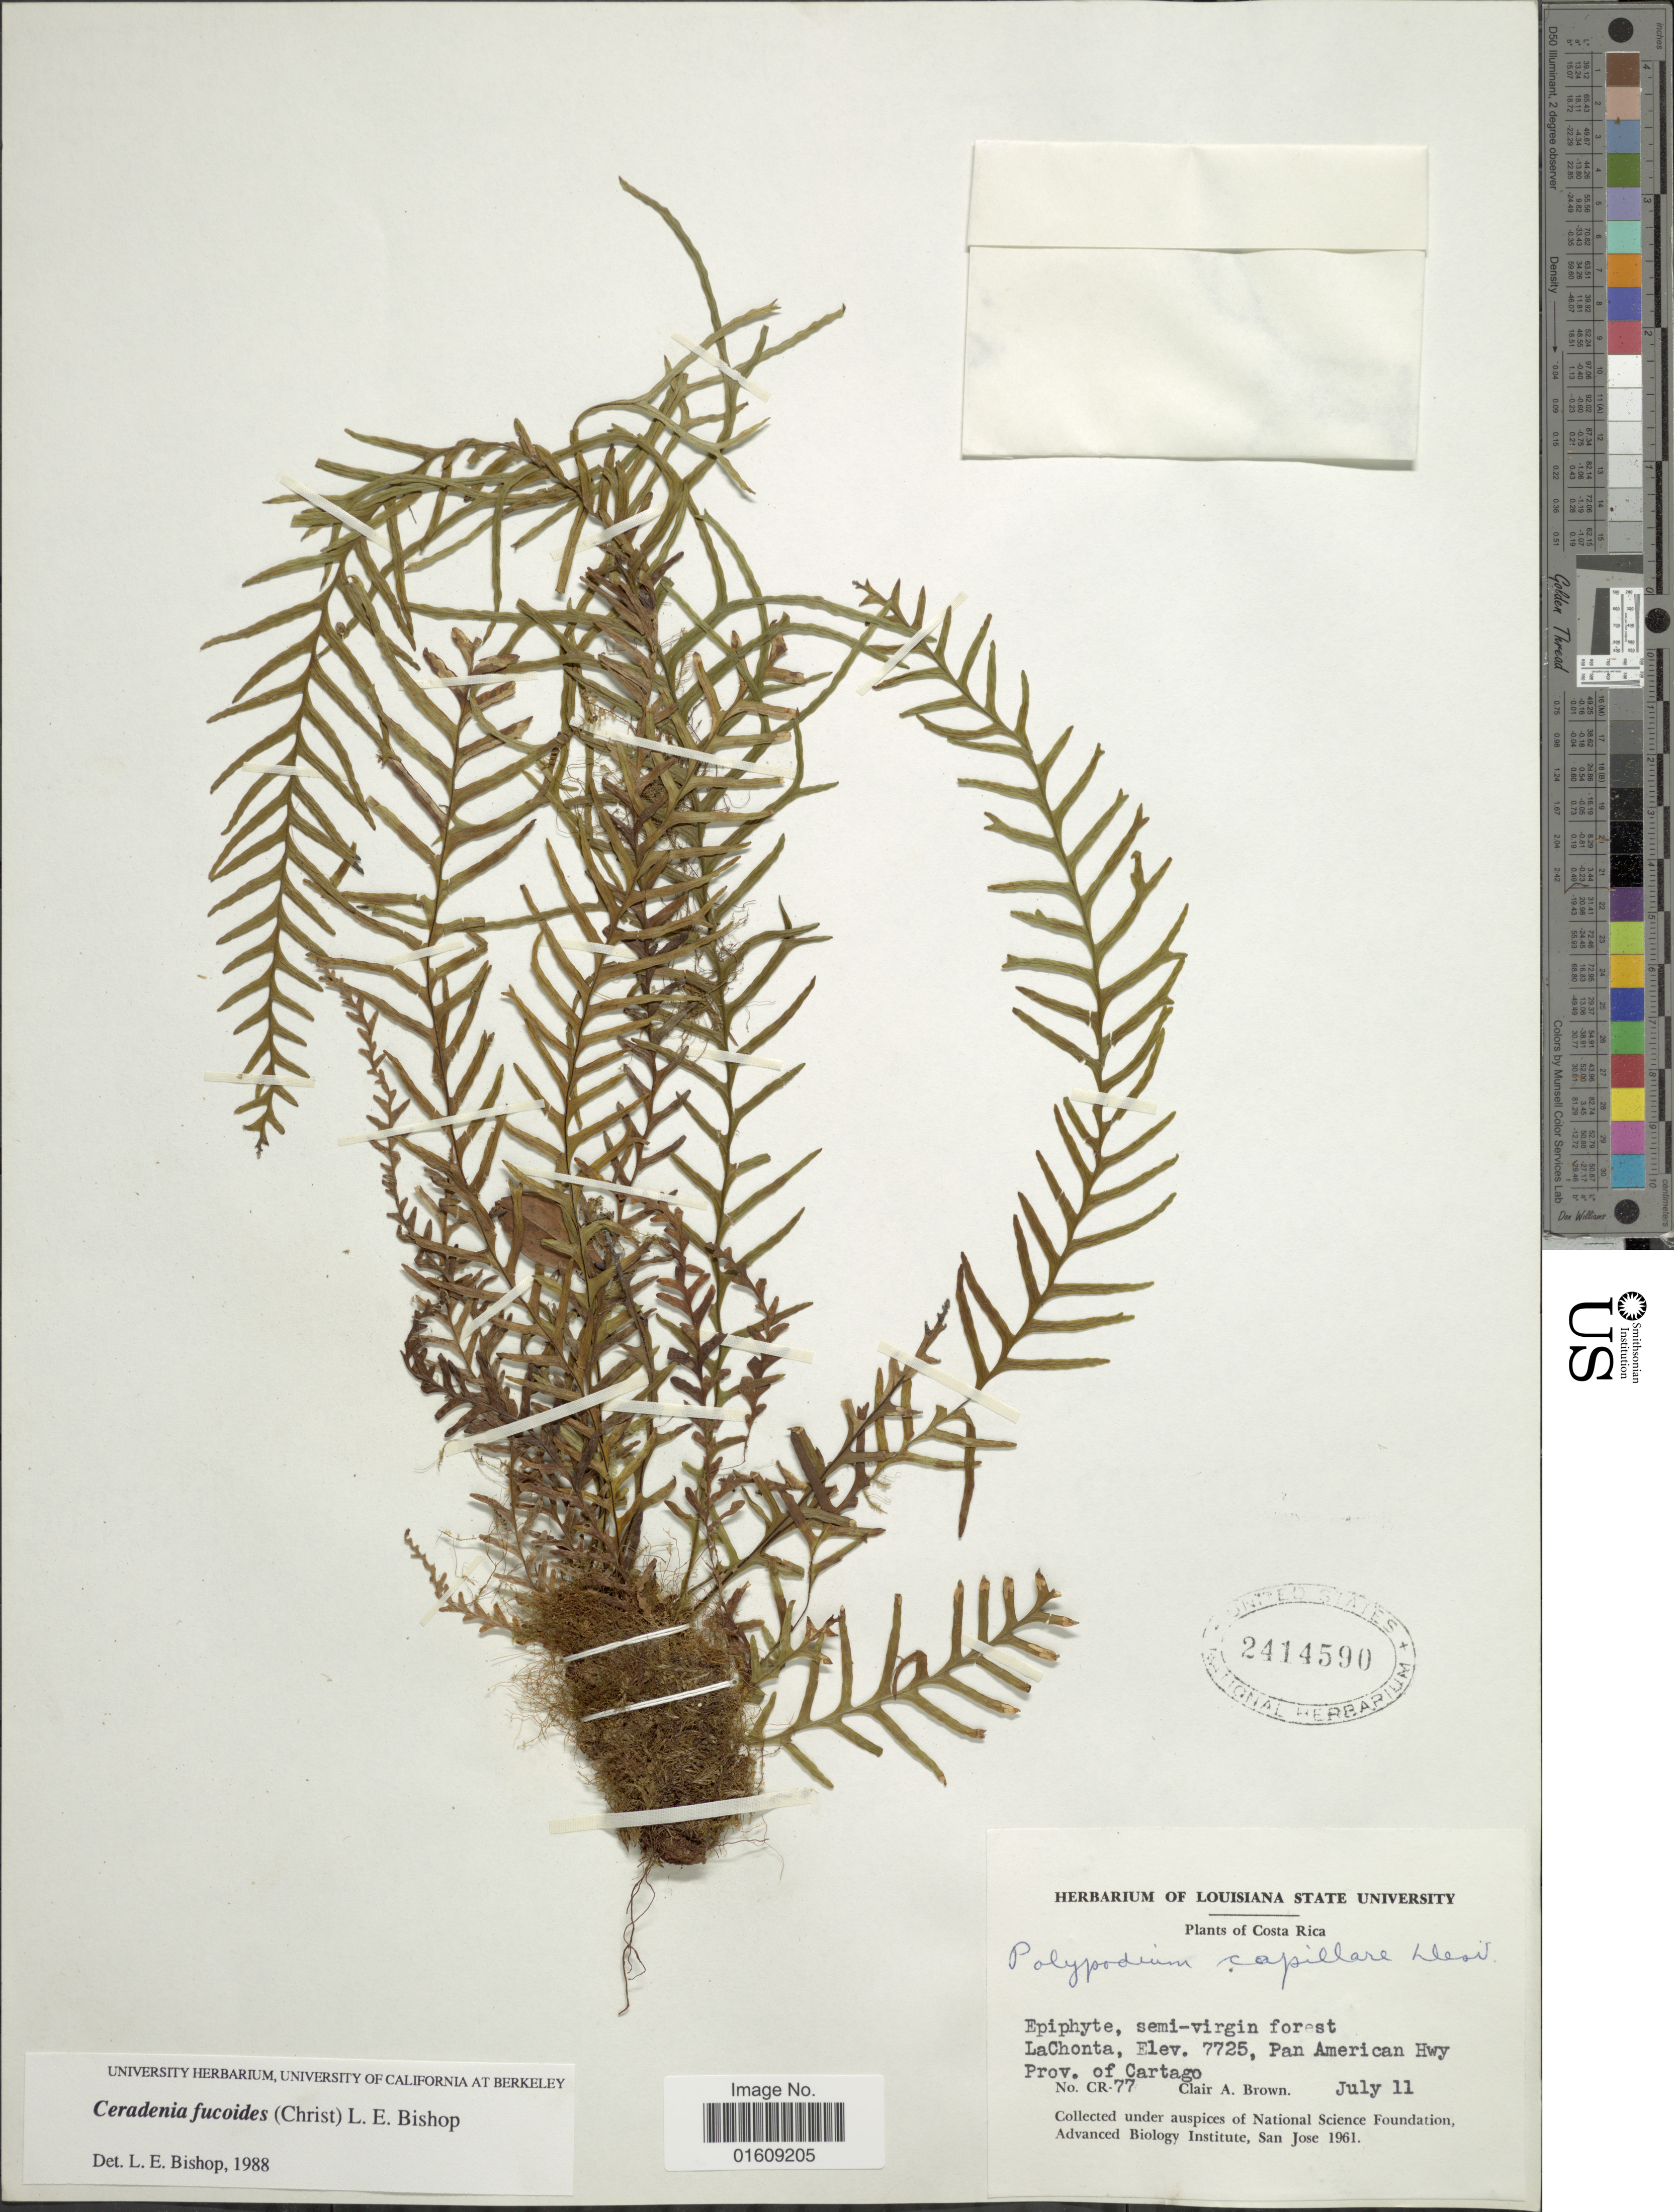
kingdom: Plantae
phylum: Tracheophyta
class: Polypodiopsida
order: Polypodiales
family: Polypodiaceae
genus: Ceradenia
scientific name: Ceradenia fucoides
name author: (Christ) L.E. Bishop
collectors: C. A. Brown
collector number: CR-77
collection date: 1961-07-11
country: Costa Rica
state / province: Cartago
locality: Costa Rica, LaChonta, Pan american Hwy, Prov. Cartago.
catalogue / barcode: US 2414590